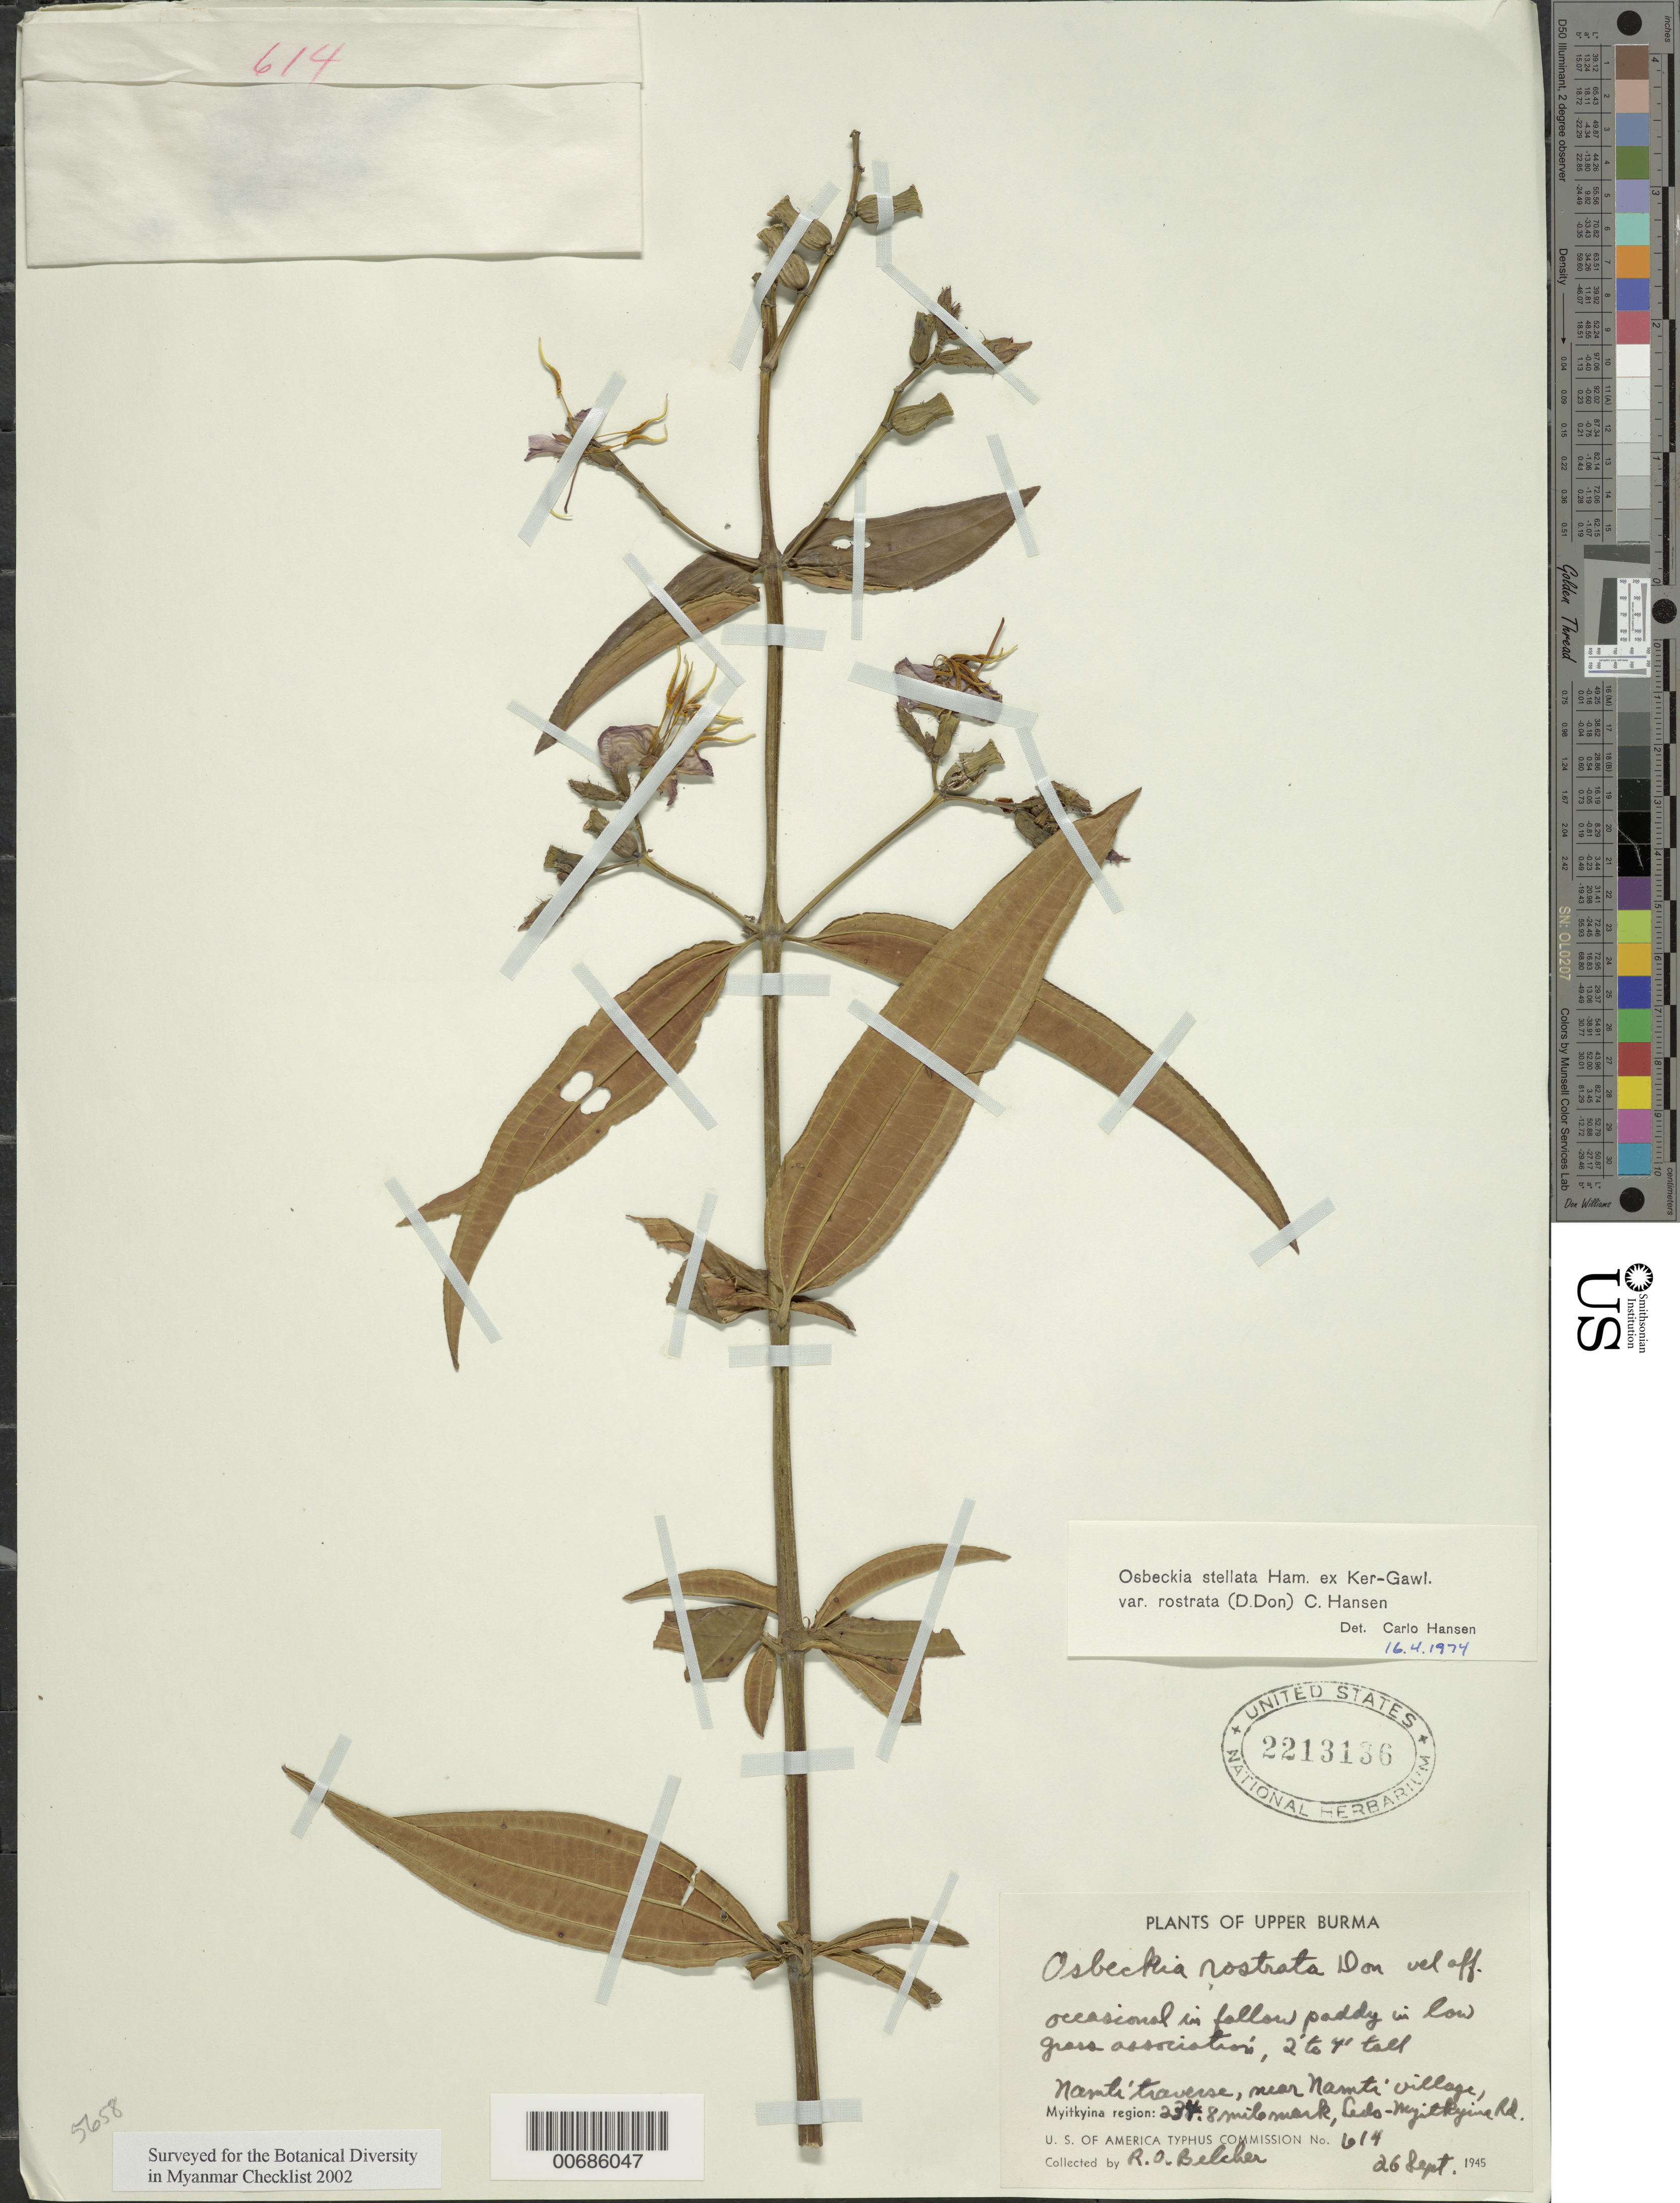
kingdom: Plantae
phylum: Tracheophyta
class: Magnoliopsida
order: Myrtales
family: Melastomataceae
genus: Osbeckia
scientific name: Osbeckia stellata var. rostrata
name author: (D. Don) Hansen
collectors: R. Belcher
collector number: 614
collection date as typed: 26 Sep 1945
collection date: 1945-09-26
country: Myanmar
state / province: Kachin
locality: Myitkyina, Ledo-Myitkyina Road, 234.8 mi. mark, Namti Village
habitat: Fallow paddy, low grass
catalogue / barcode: US 2213136